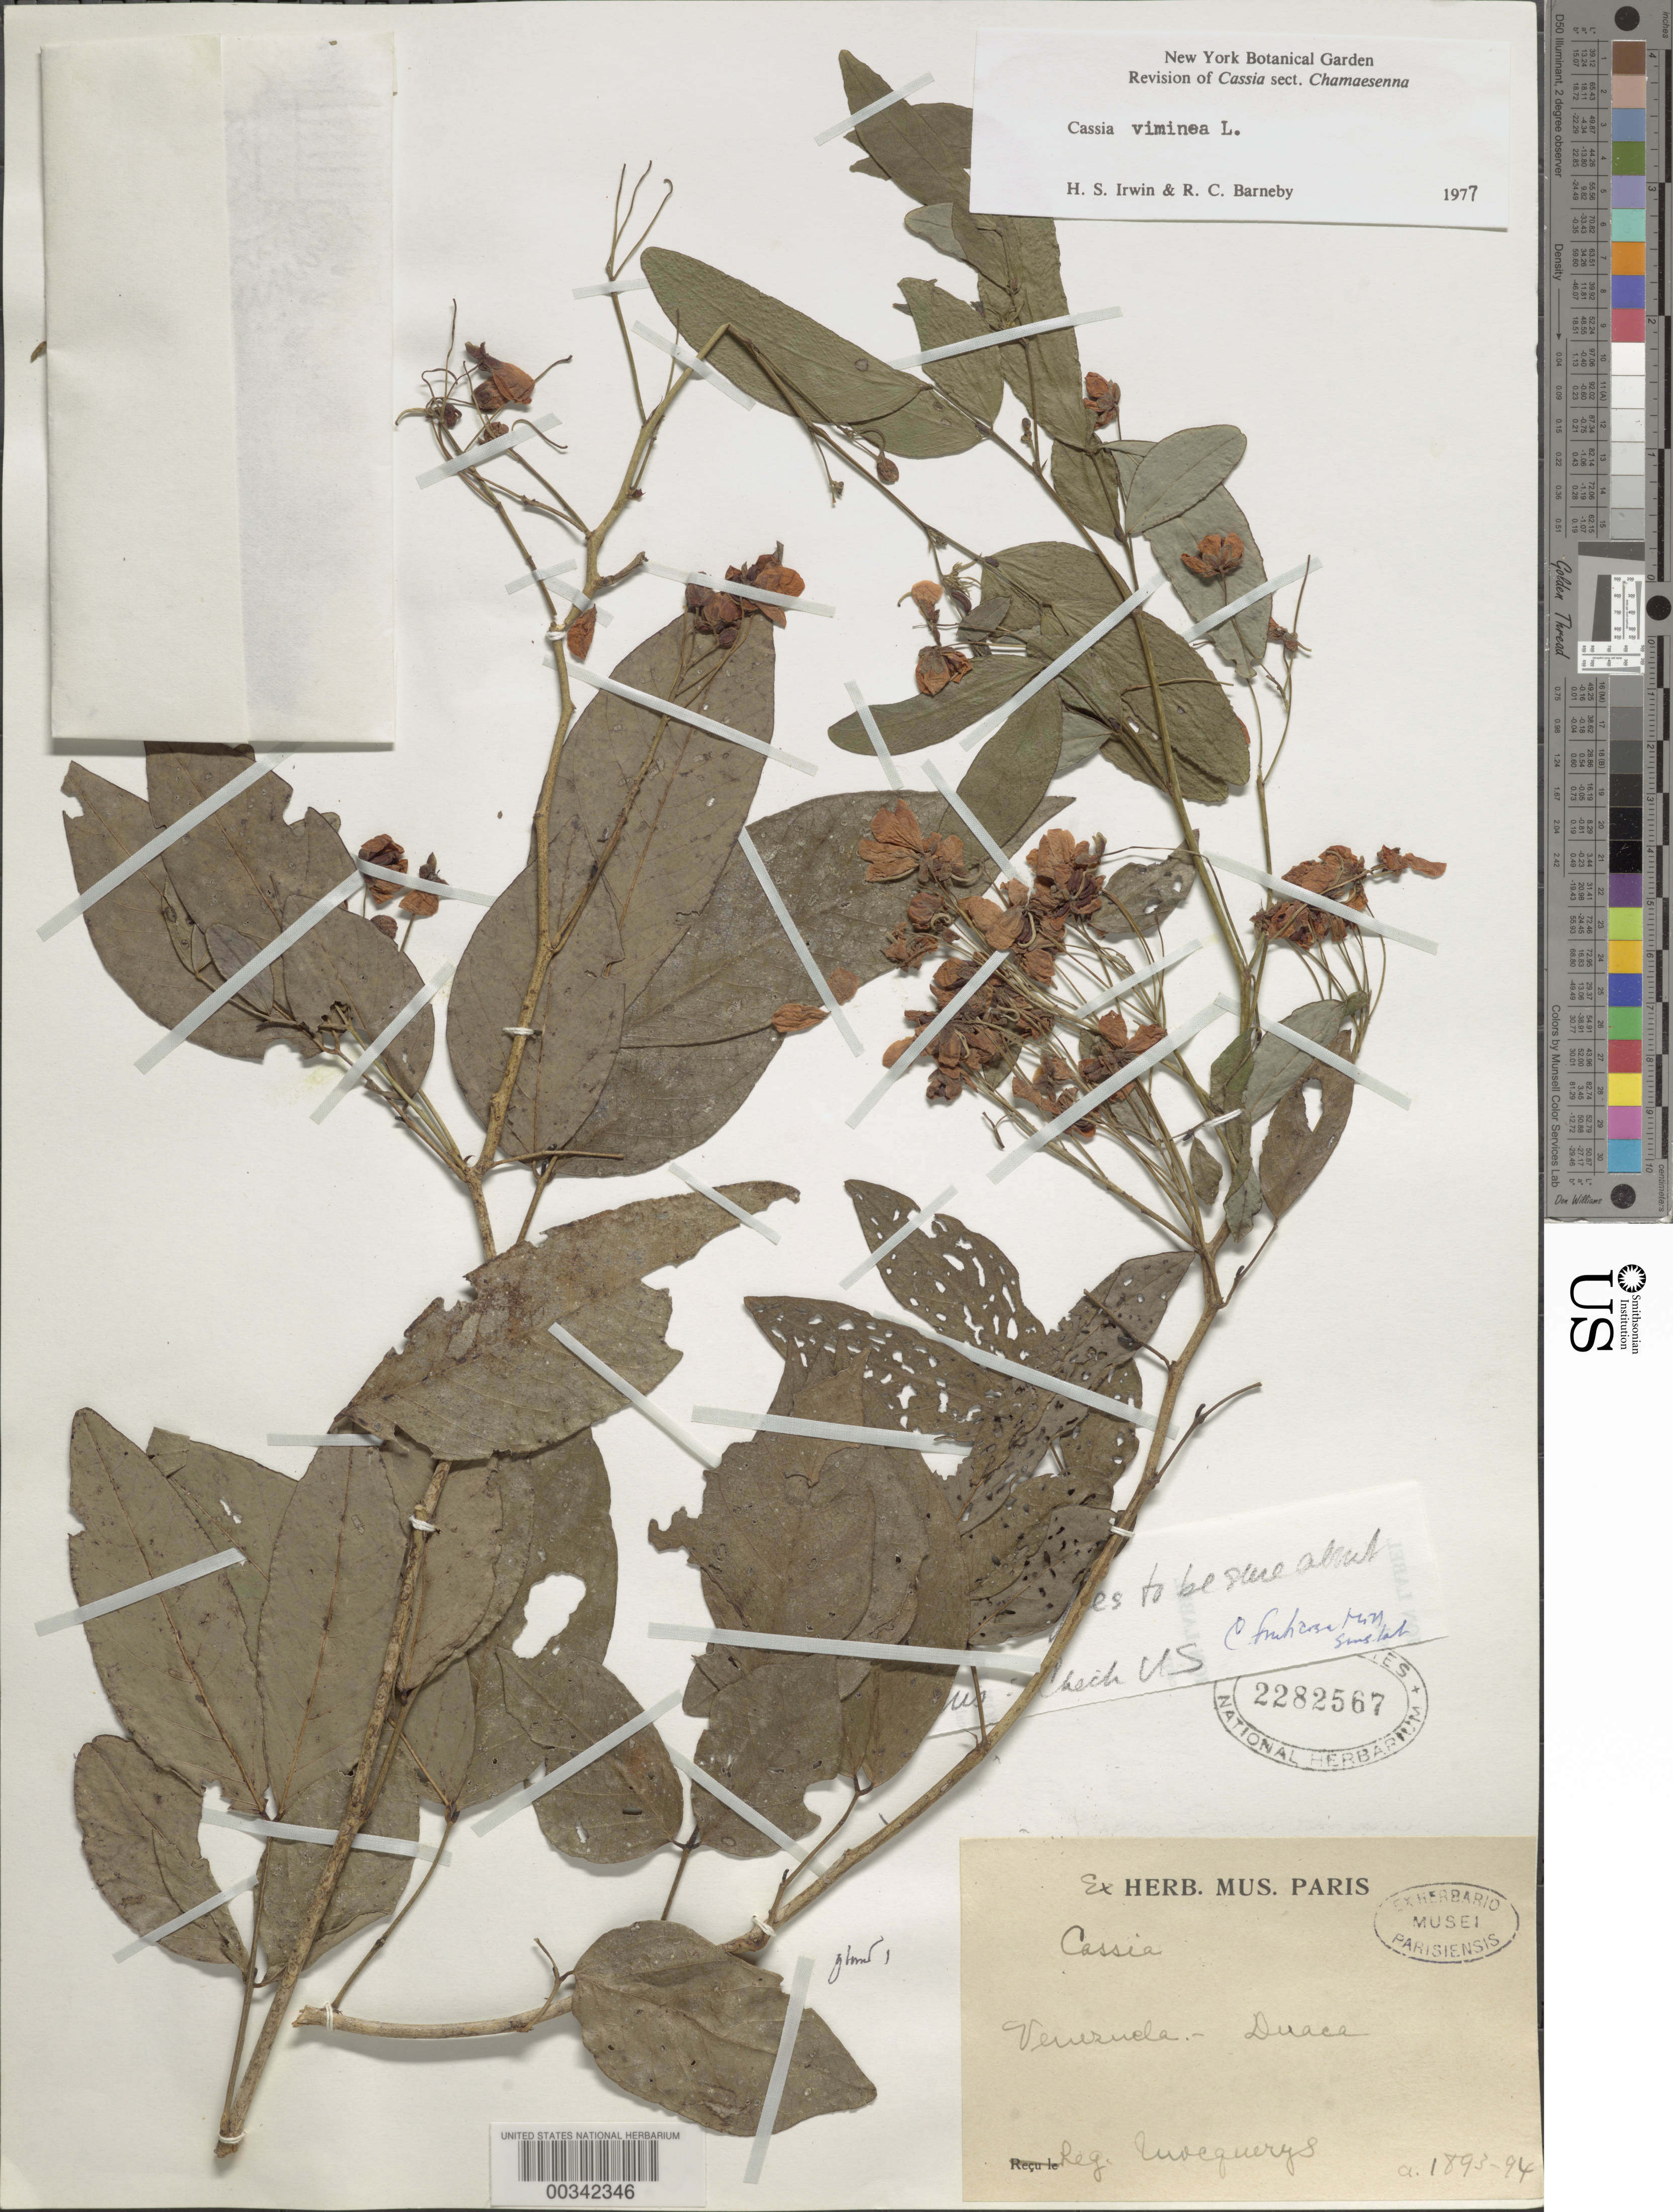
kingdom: Plantae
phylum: Tracheophyta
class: Magnoliopsida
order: Fabales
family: Fabaceae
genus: Senna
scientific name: Senna viminea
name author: (L.) H.S. Irwin & Barneby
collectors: A. Mocquerys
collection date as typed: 1893 and -- -- 1894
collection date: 1893,1894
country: Venezuela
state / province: Lara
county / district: Crespo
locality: Duaca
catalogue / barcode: US 2282567